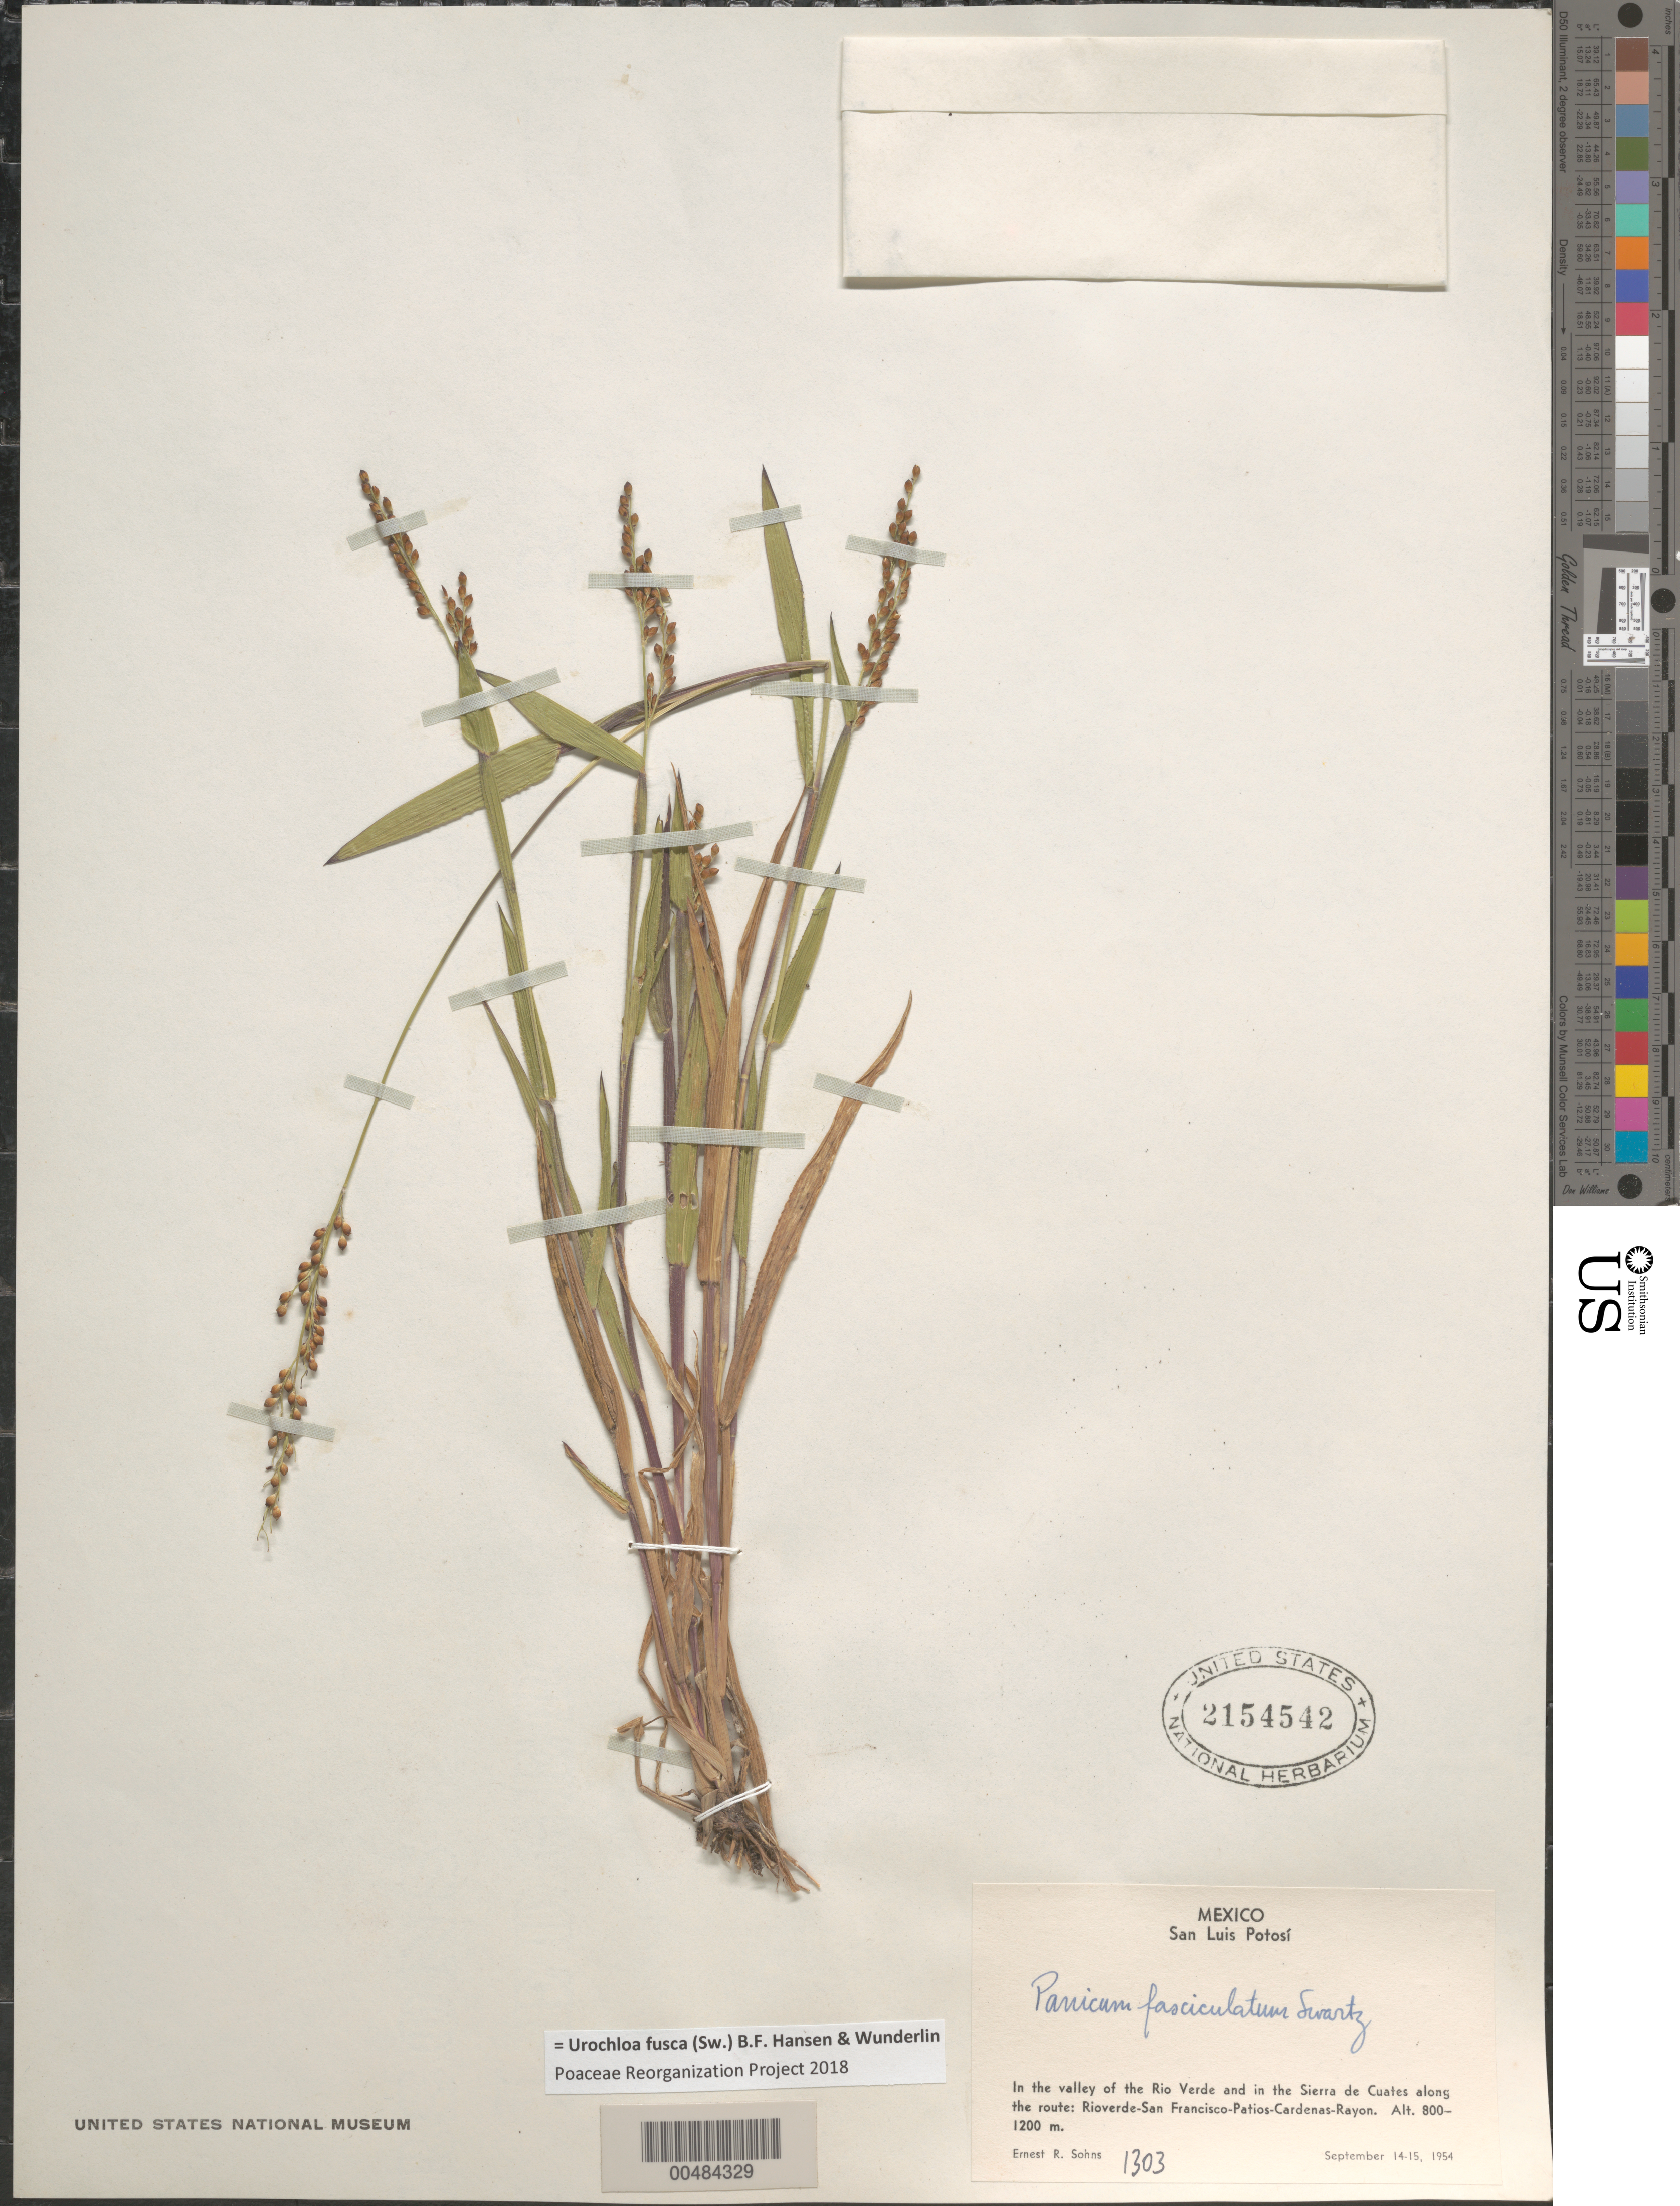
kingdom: Plantae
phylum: Tracheophyta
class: Liliopsida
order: Poales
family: Poaceae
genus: Brachiaria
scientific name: Brachiaria fasciculata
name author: (Sw.) Parodi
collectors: E. R. Sohns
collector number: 1303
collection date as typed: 14 Sep 1954 to 15 Sep 1954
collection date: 1954-09-14/1954-09-15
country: Mexico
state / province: San Luis Potosi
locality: In the valley of the Rio Verde and in the Sierra de Cuates along the route: Rioverde-San Francisco-Patios-Cardenas-Rayon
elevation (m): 800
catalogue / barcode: US 2154542